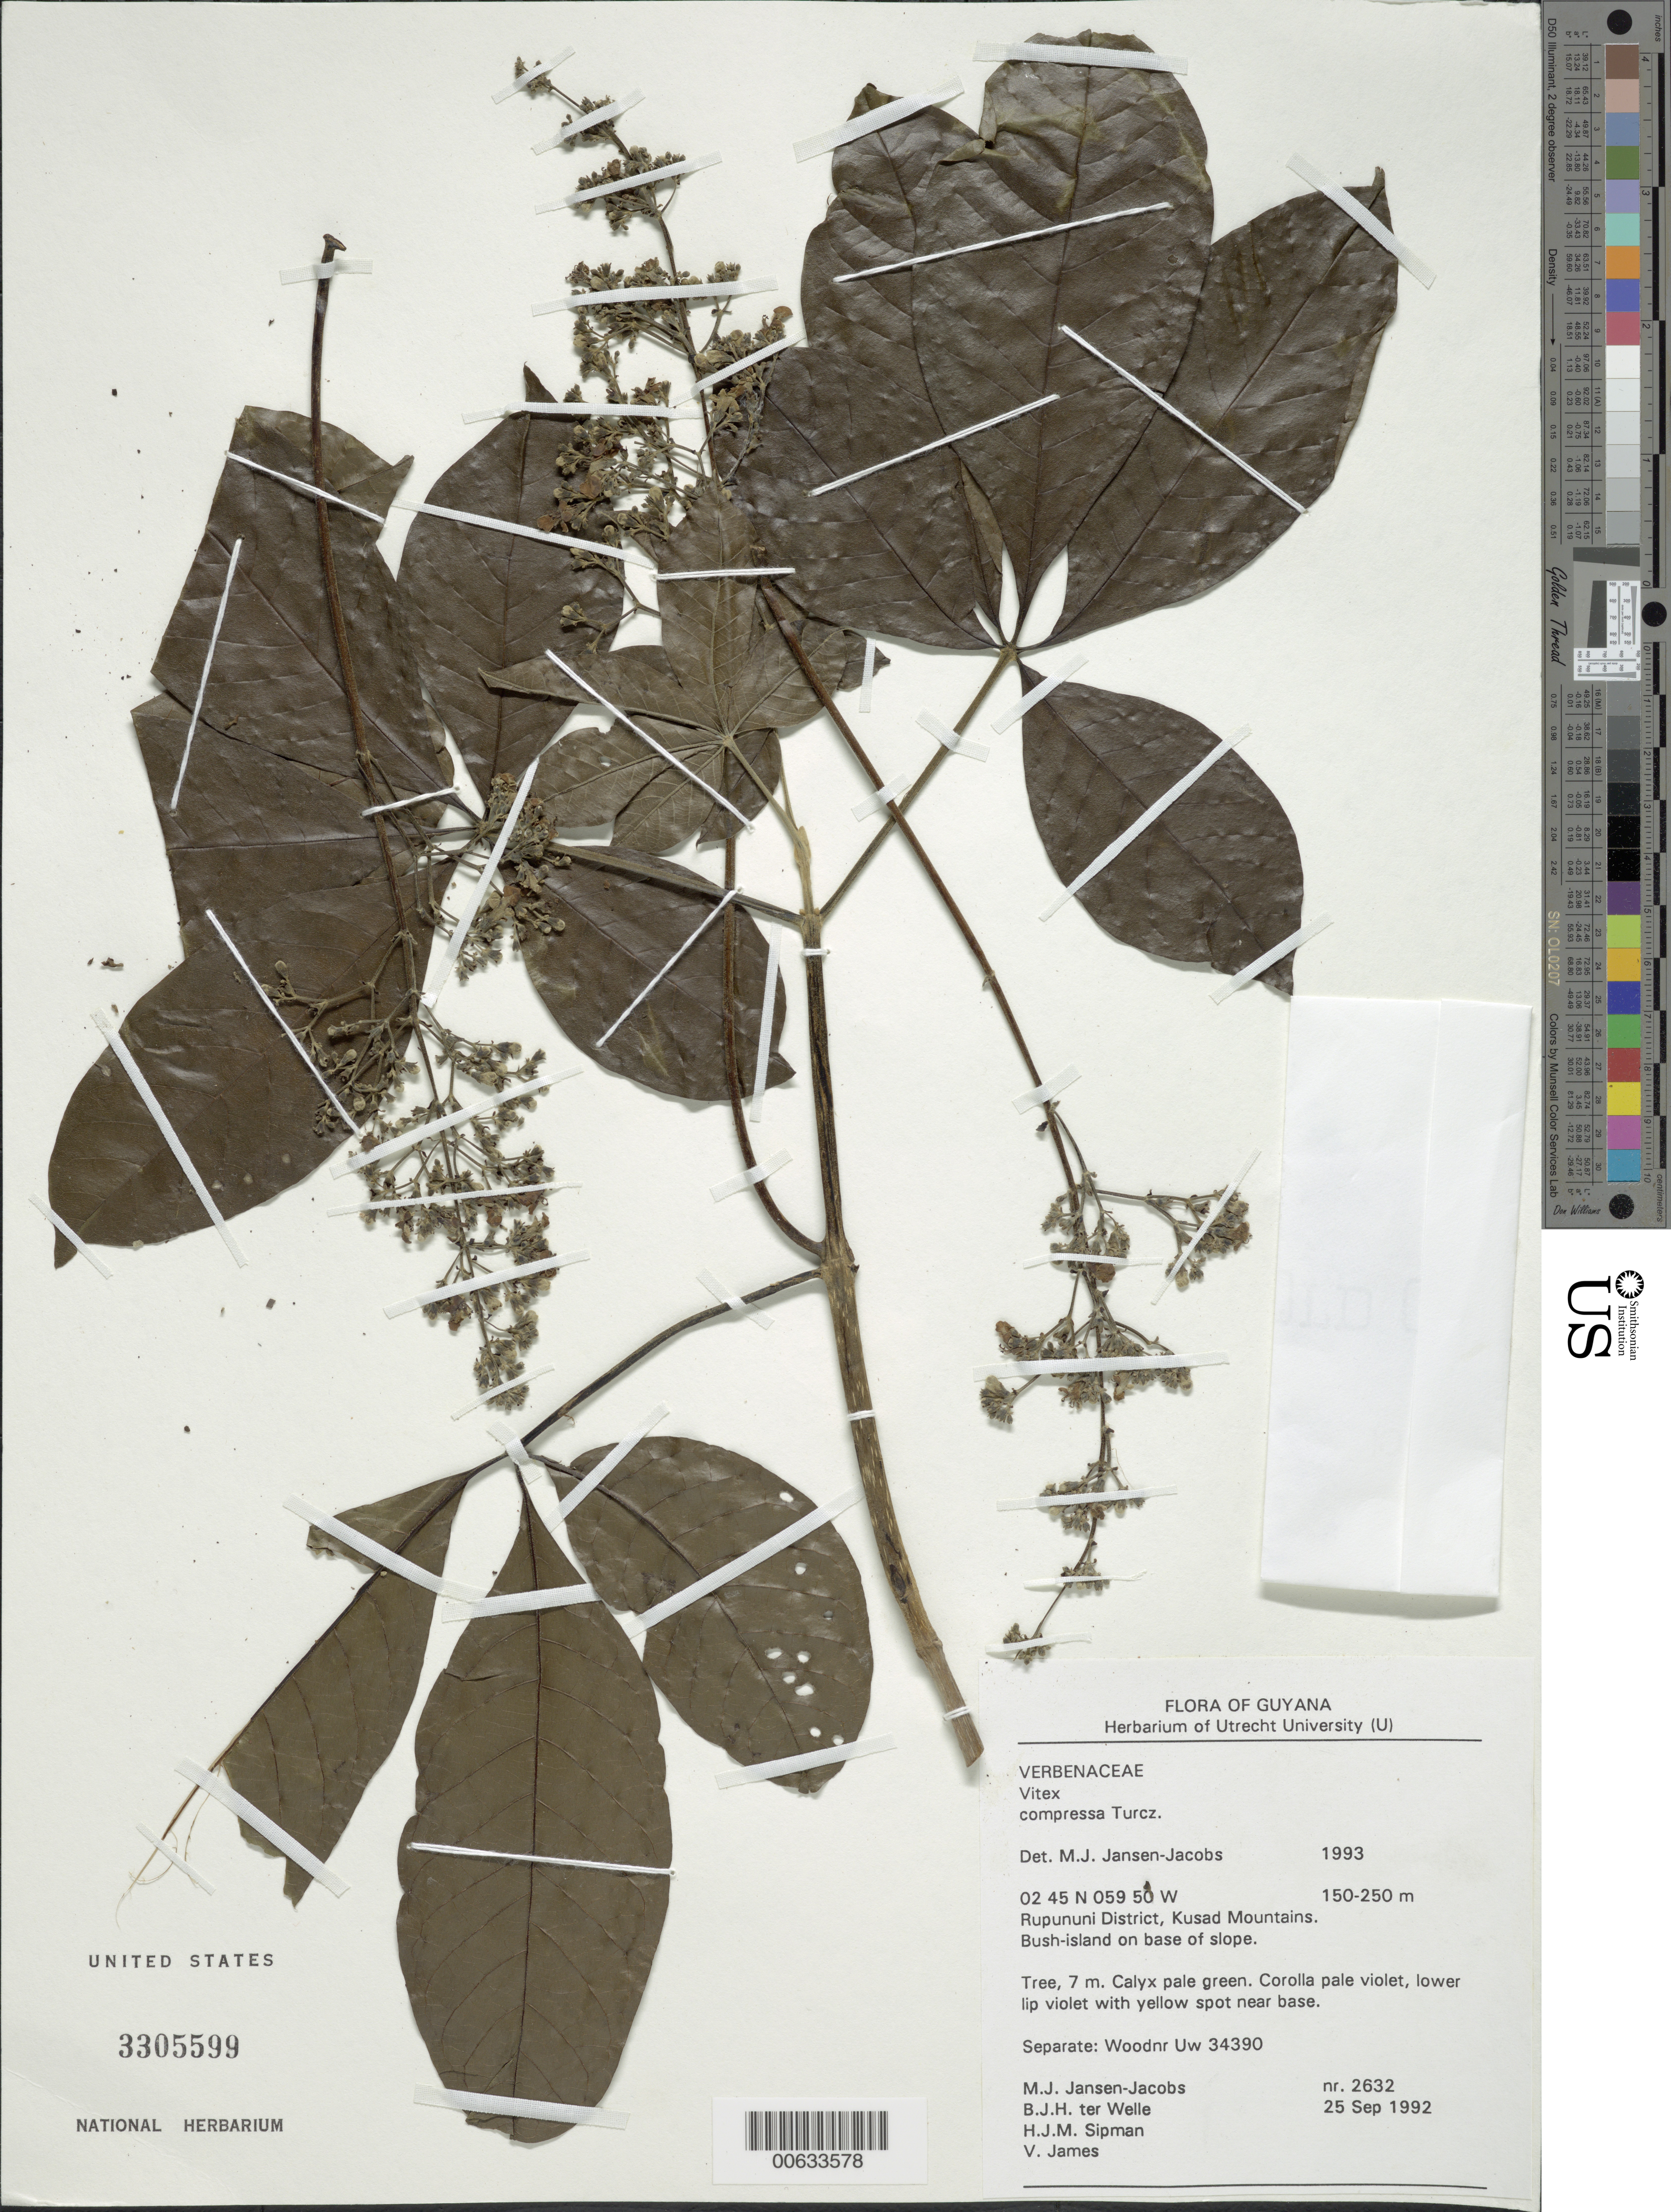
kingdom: Plantae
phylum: Tracheophyta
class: Magnoliopsida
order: Lamiales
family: Lamiaceae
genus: Vitex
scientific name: Vitex compressa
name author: Turcz.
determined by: Jansen-Jacobs, M. J., (U), Nationaal Herbarium Nederland, Utrecht University branch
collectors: M. J. Jansen-Jacobs, B. Welle, H. J. M. Sipman & V. James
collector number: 2632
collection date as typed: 25-Sep-92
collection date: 1992-09-25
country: Guyana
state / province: U. Takutu-U. Essequibo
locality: Kusad Mountains, Rupununi District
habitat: Bush island on base of slope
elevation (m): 150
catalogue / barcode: US 3305599